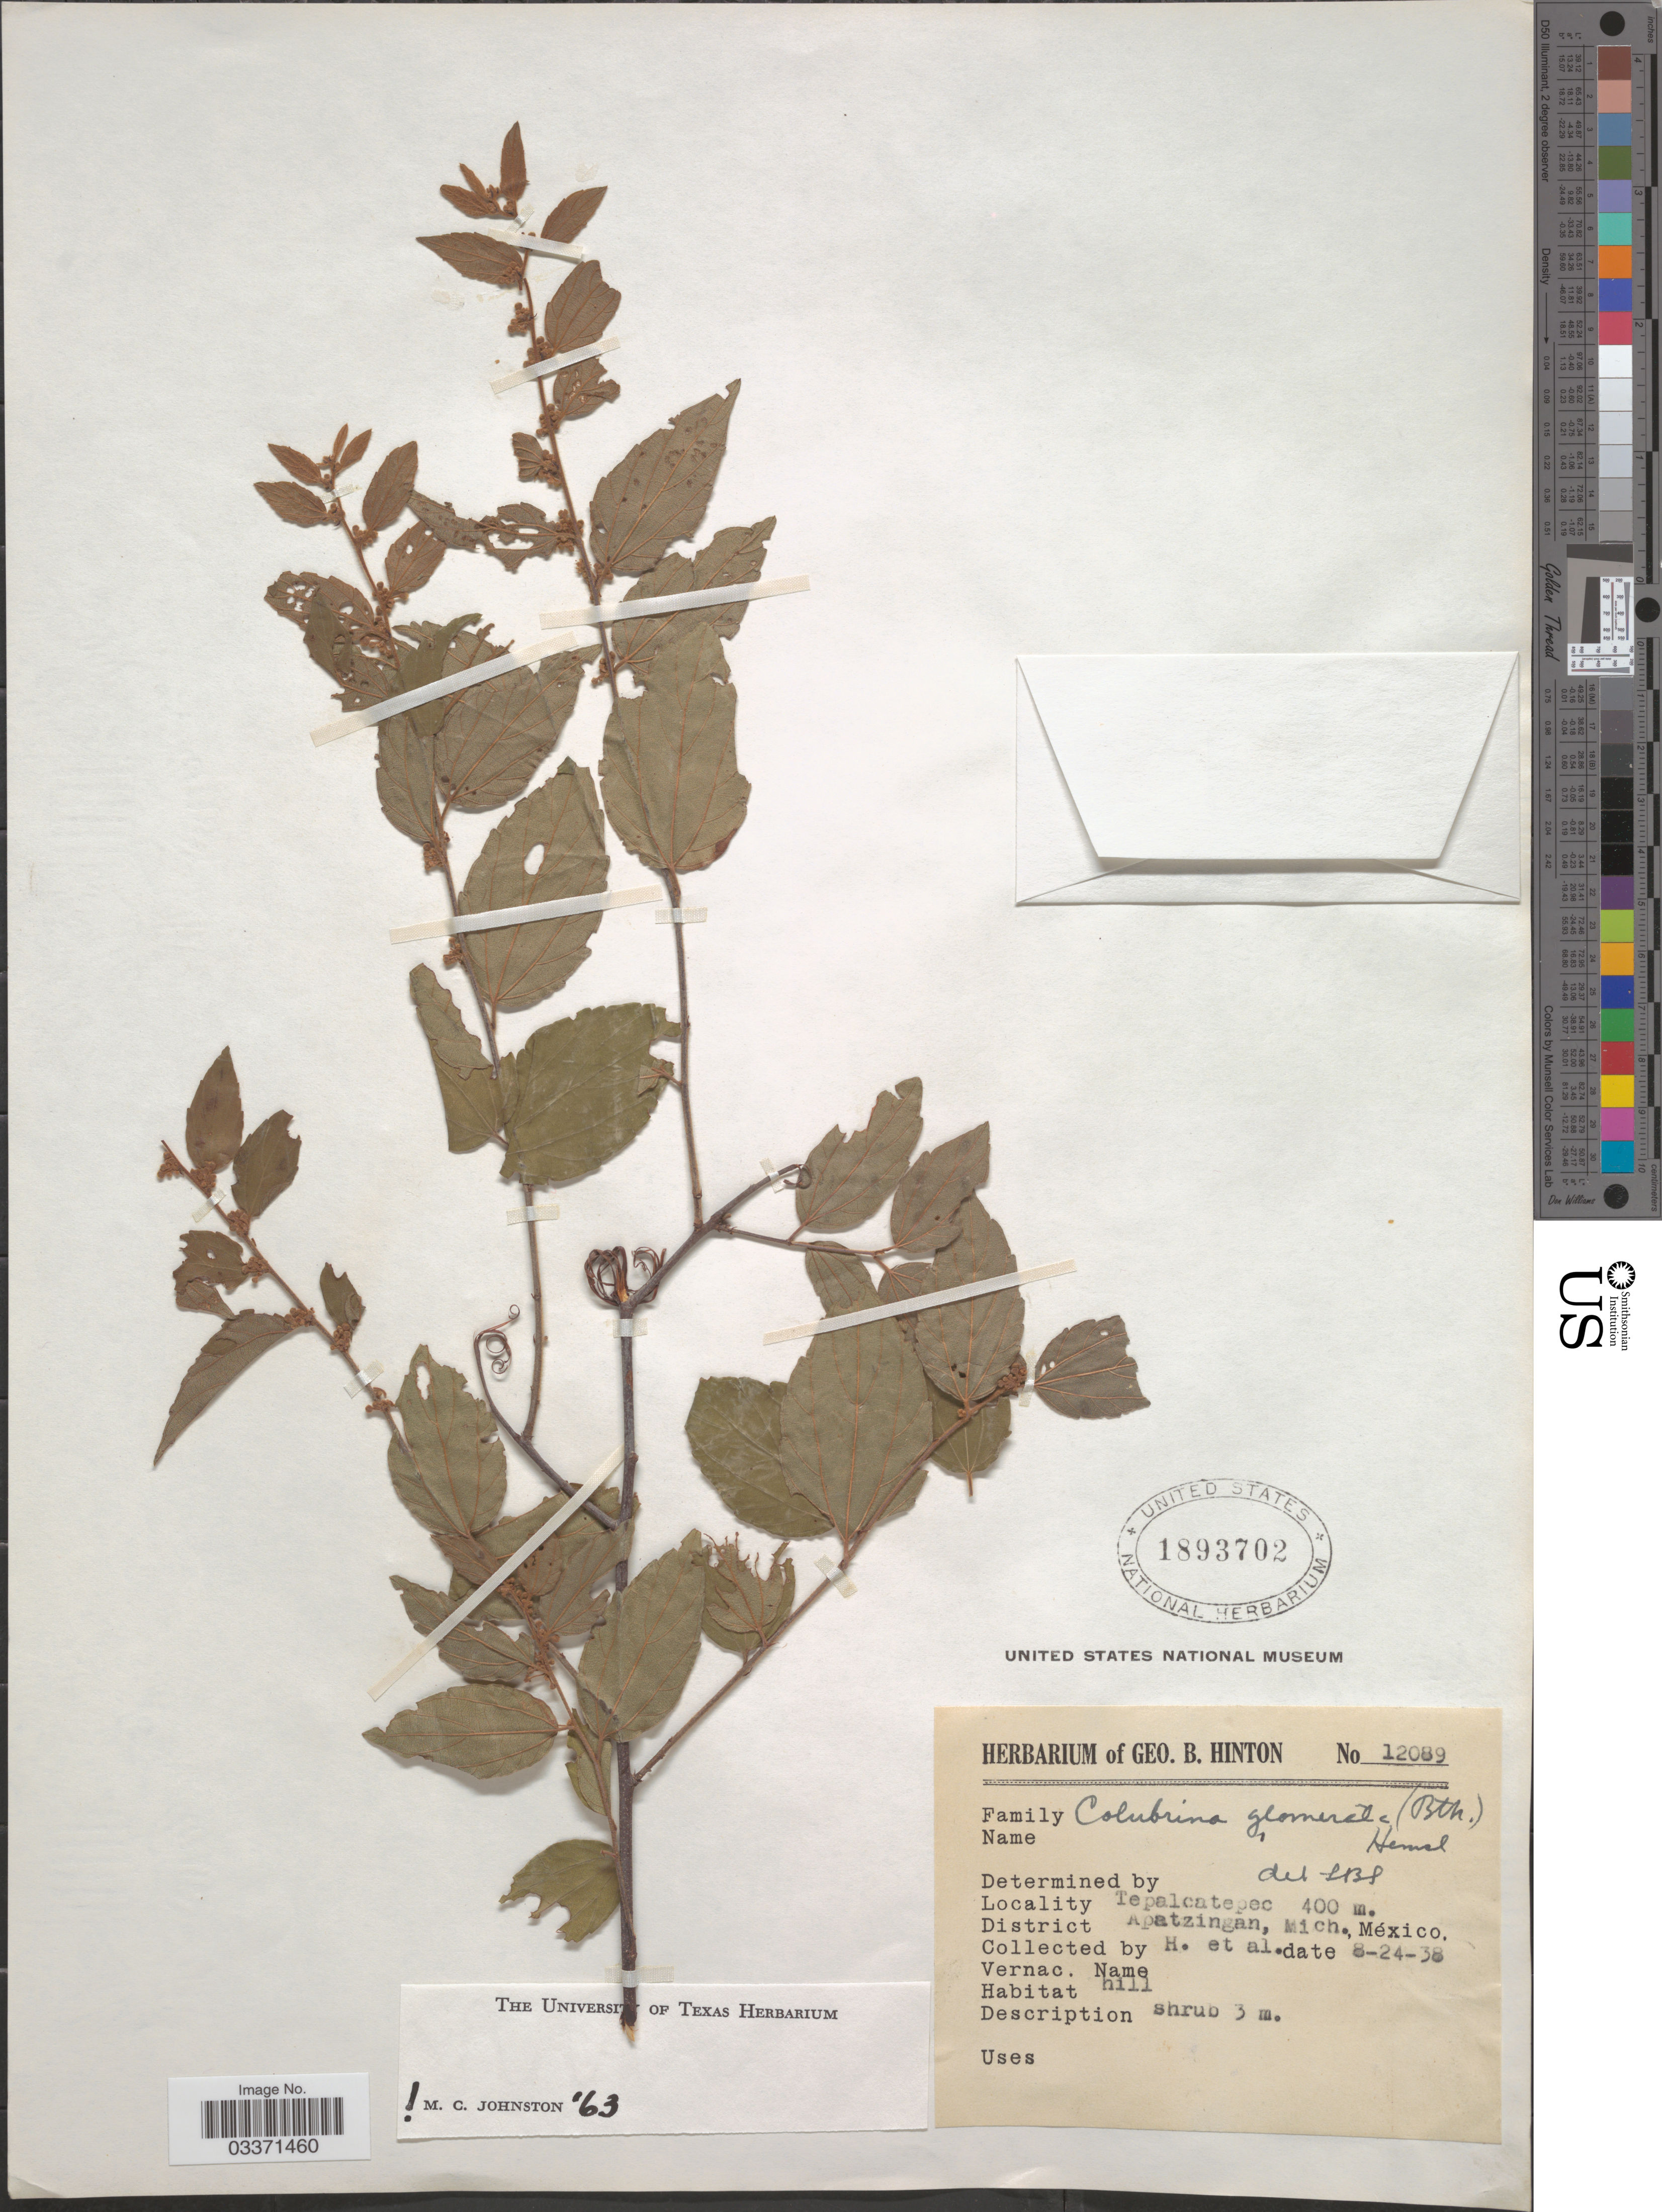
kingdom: Plantae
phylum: Tracheophyta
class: Magnoliopsida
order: Rosales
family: Rhamnaceae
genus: Colubrina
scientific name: Colubrina glabra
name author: S. Watson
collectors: G. B. Hinton & et al.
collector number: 12089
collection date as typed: Transcribed d/m/y: 24/8/38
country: Mexico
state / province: Michoacán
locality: Tepalcatepec. District Apatzingan.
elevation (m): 400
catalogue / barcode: US 1893702